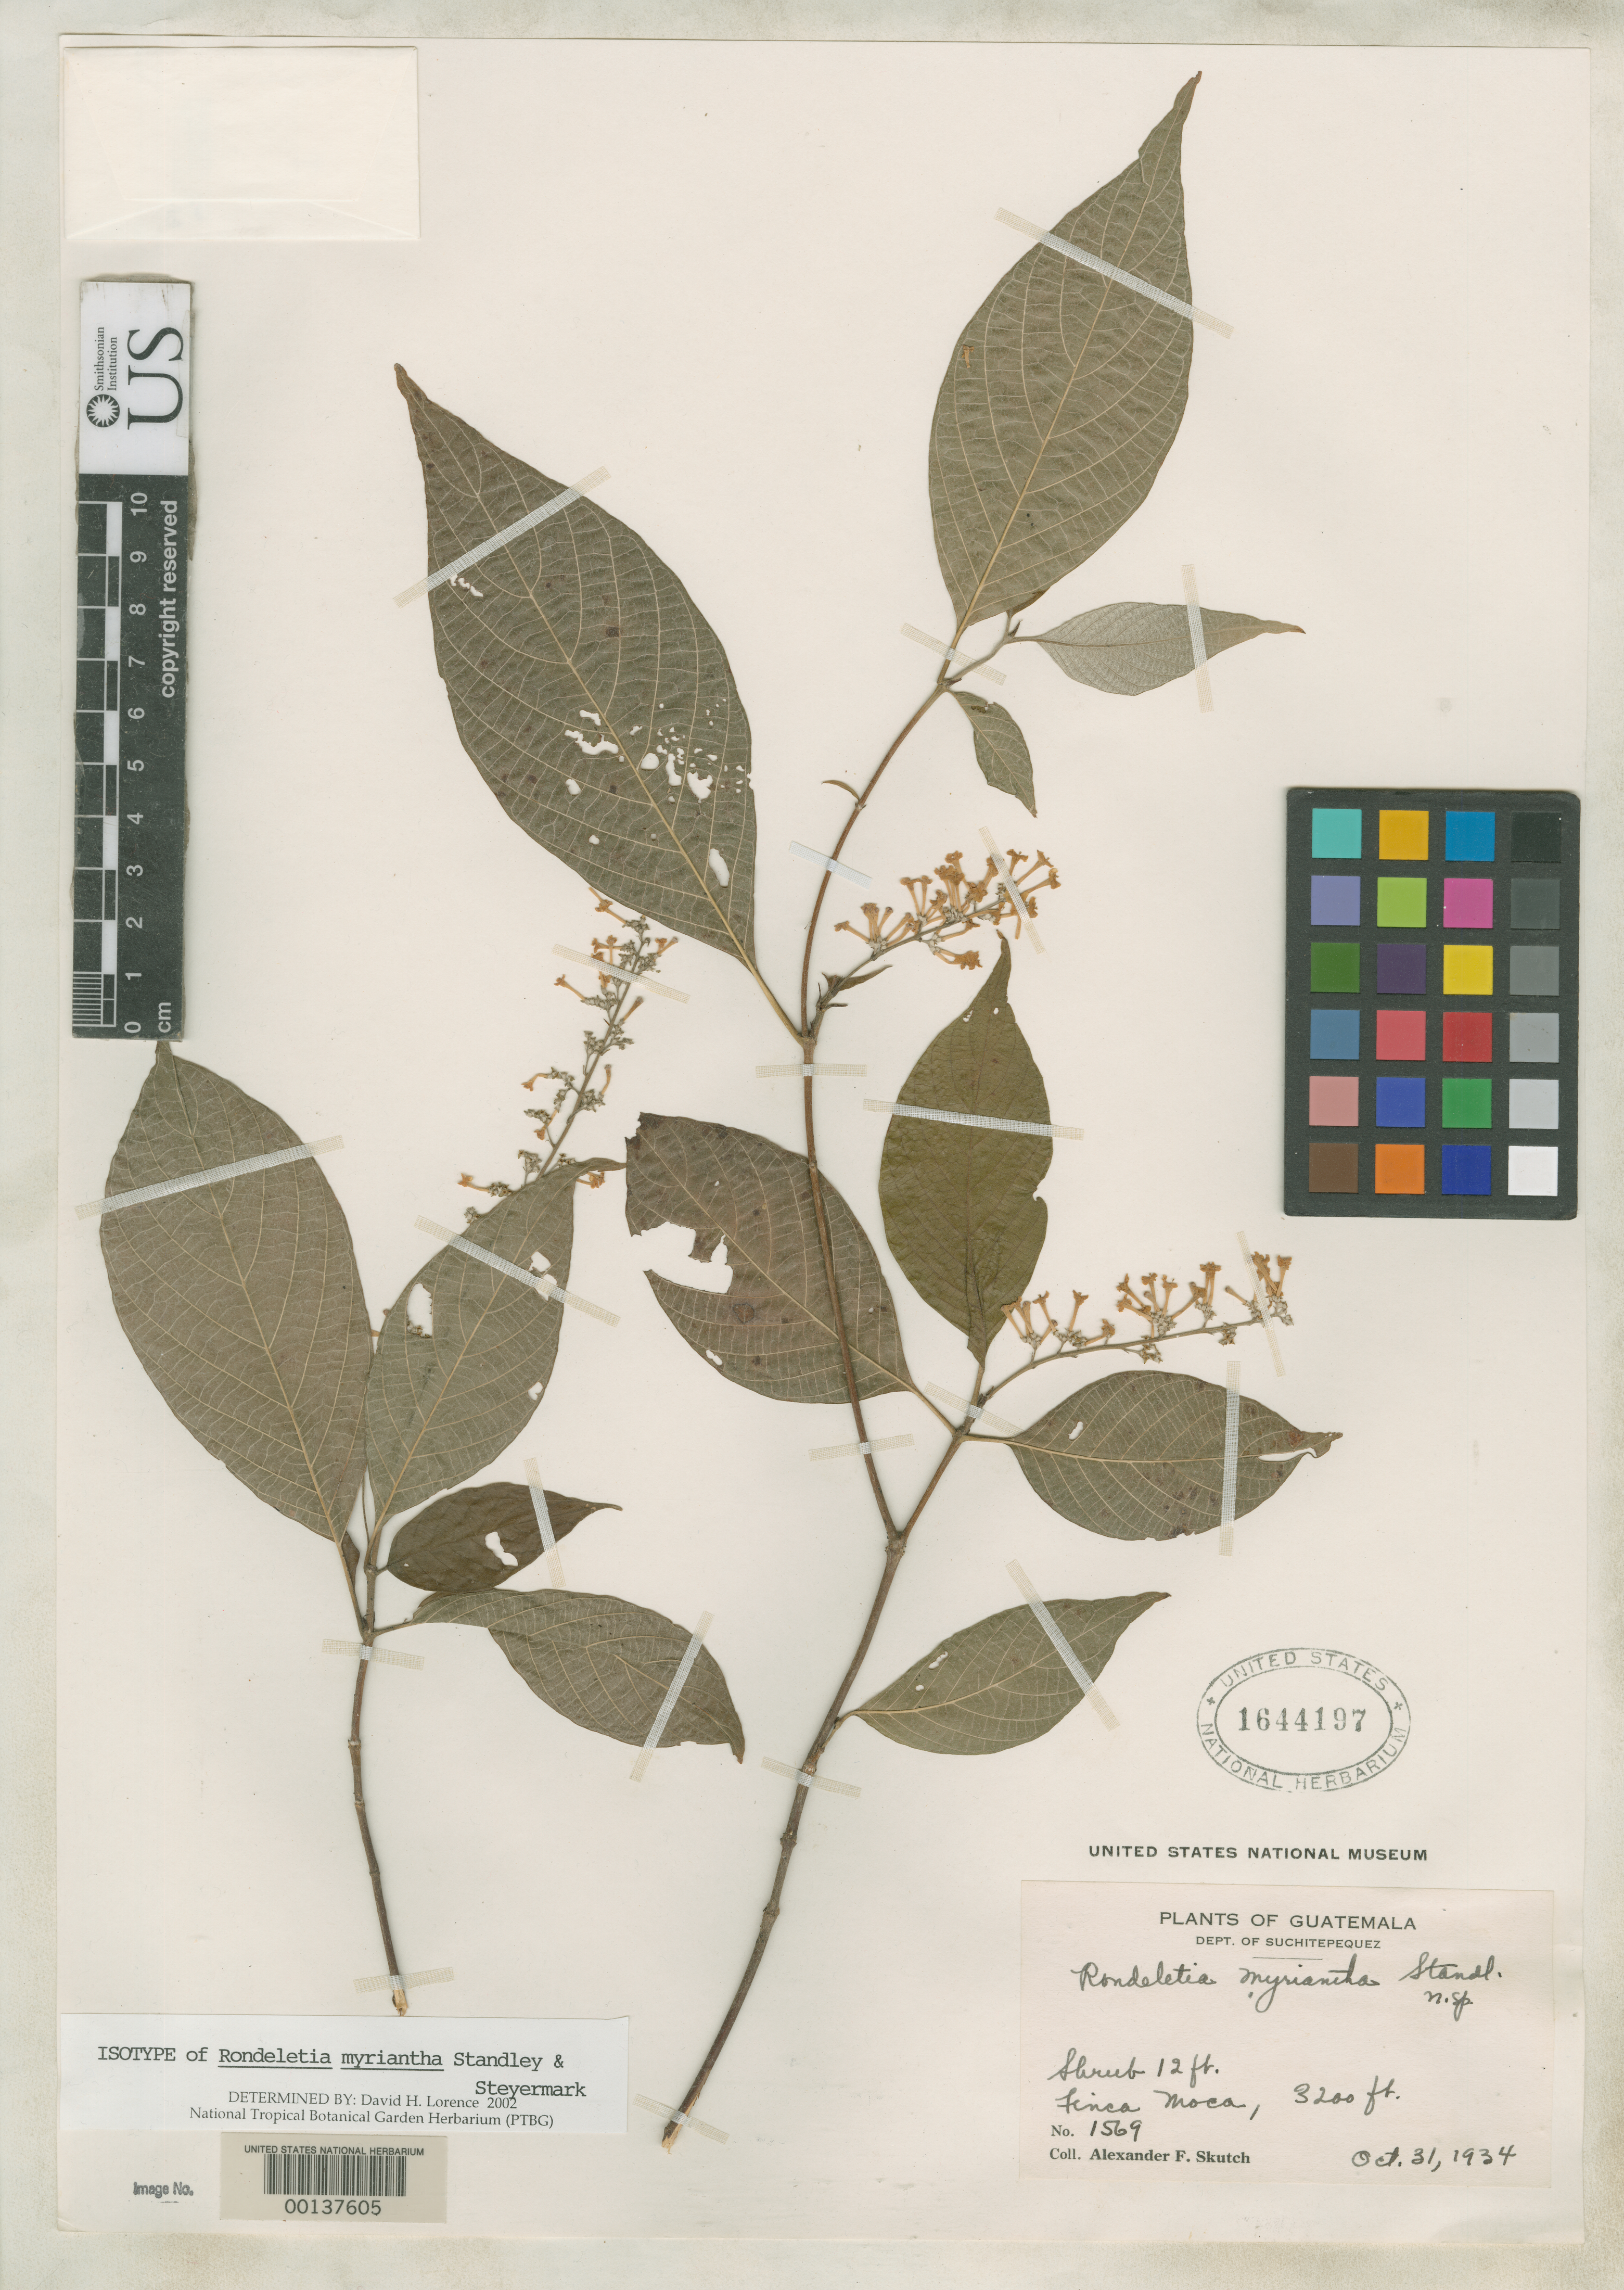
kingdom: Plantae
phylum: Tracheophyta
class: Magnoliopsida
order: Gentianales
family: Rubiaceae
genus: Rondeletia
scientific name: Rondeletia myriantha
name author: Standl. & Steyerm.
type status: Isotype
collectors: A. F. Skutch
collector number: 1569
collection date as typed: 31 Oct 1934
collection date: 1934-10-31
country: Guatemala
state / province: Suchitepéquez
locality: Finca Moca.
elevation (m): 960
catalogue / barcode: US 1644197